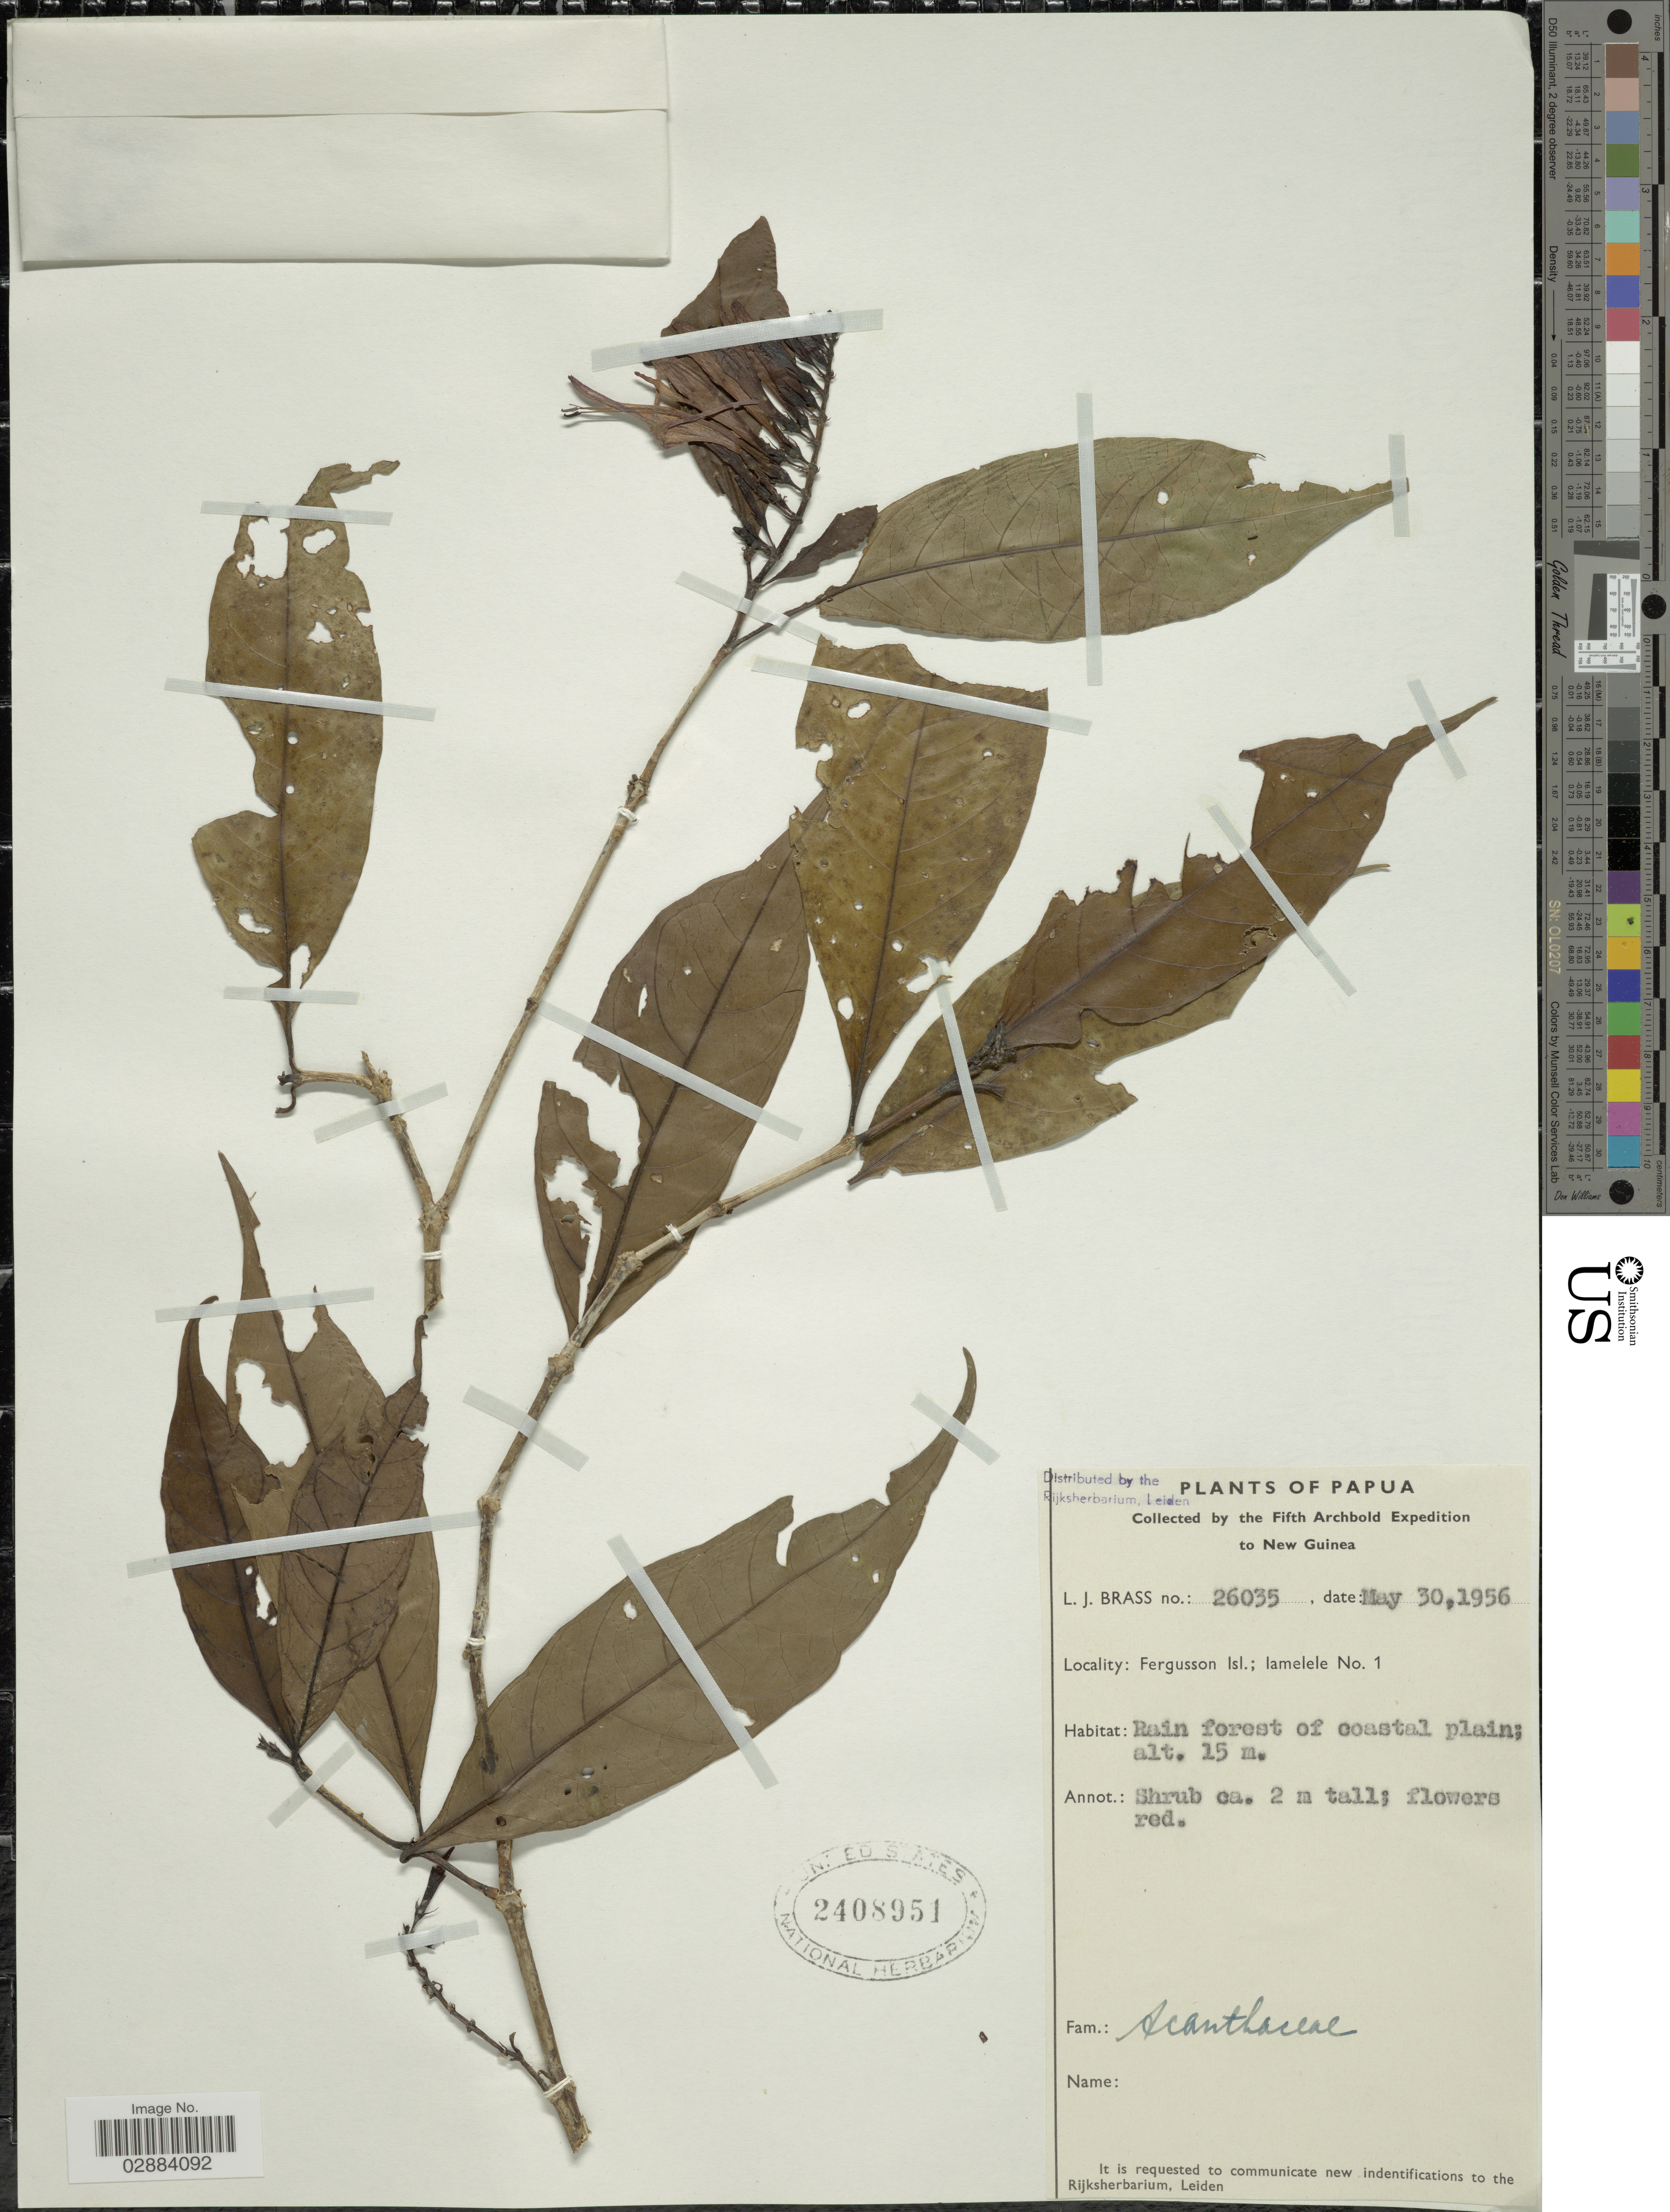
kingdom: Plantae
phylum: Tracheophyta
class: Magnoliopsida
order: Lamiales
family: Acanthaceae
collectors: L. J. Brass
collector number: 26035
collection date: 1956-05-30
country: Papua New Guinea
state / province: Milne Bay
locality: Papua to New Guinea. Fergusson Isl.; lamelele No. 1. Rain forest of coastal plain.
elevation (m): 15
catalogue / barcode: US 2408951